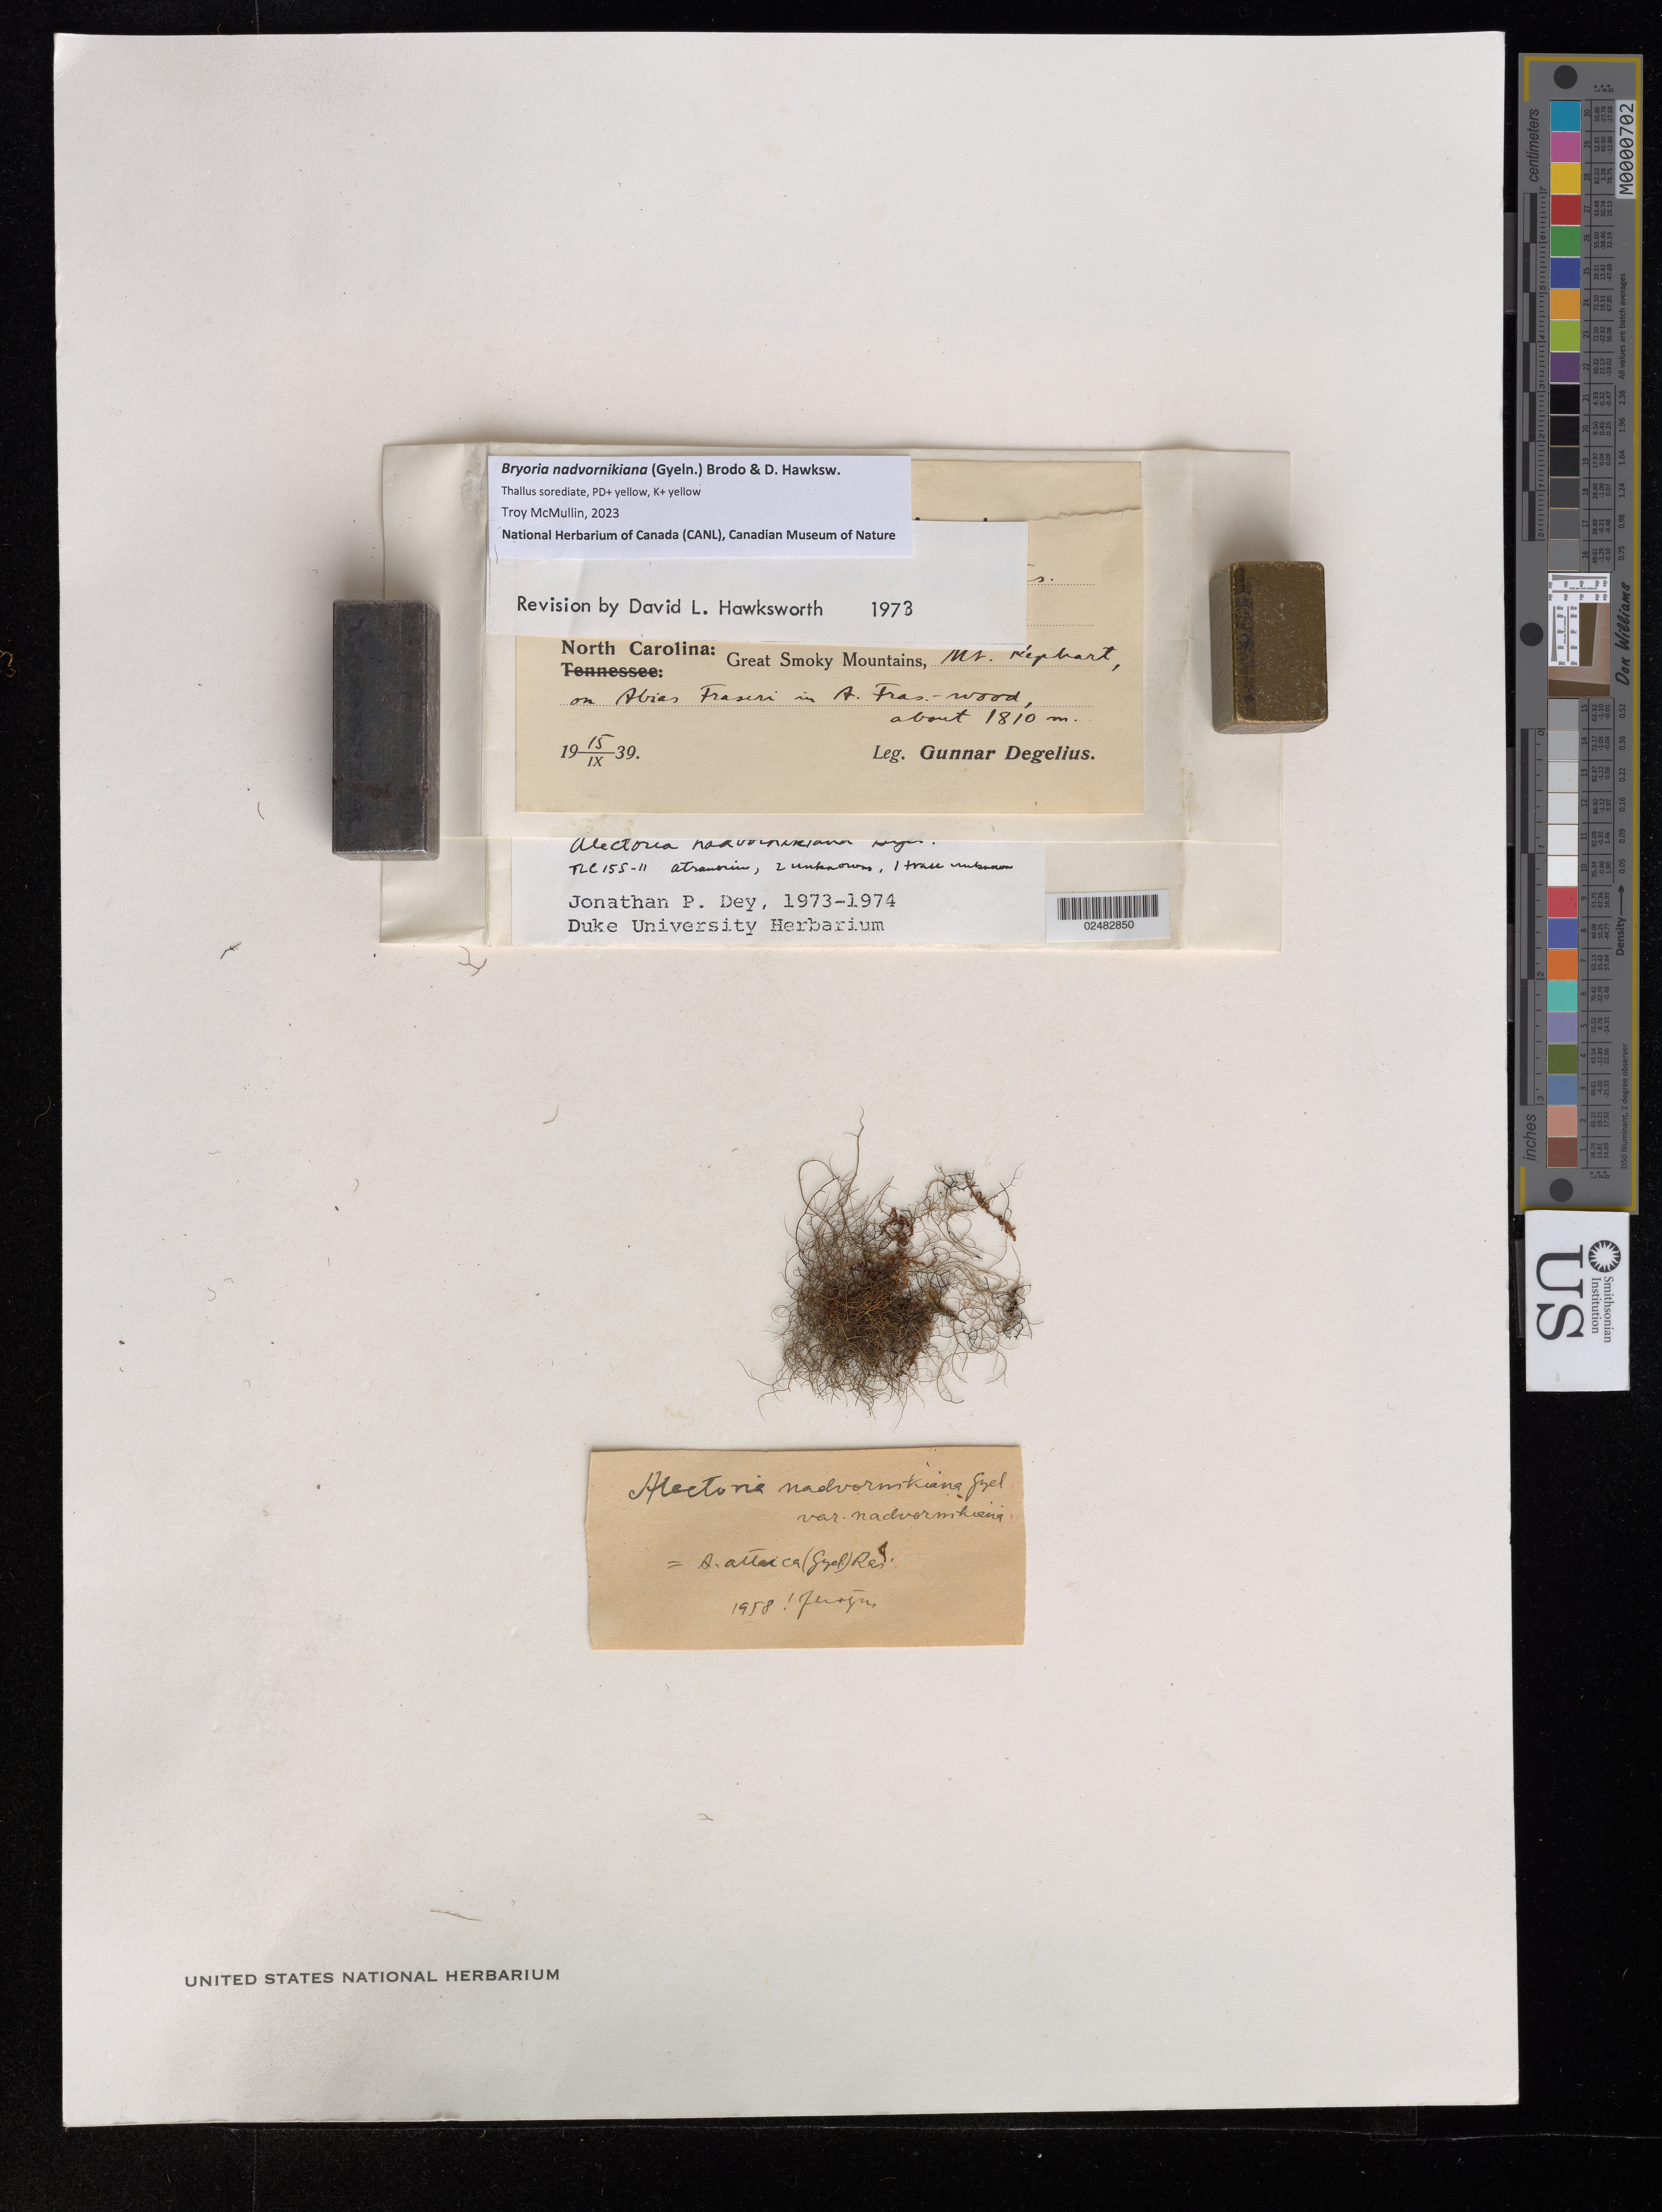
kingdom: Fungi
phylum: Ascomycota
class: Lecanoromycetes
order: Lecanorales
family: Parmeliaceae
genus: Bryoria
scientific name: Bryoria nadvornikiana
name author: (Gyeln.) Brodo & D.Hawksw.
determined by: McMullin, R. Troy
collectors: G. B. F. Degelius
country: United States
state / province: North Carolina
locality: Great Smoky Mountains, Mt. Kephart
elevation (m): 1810